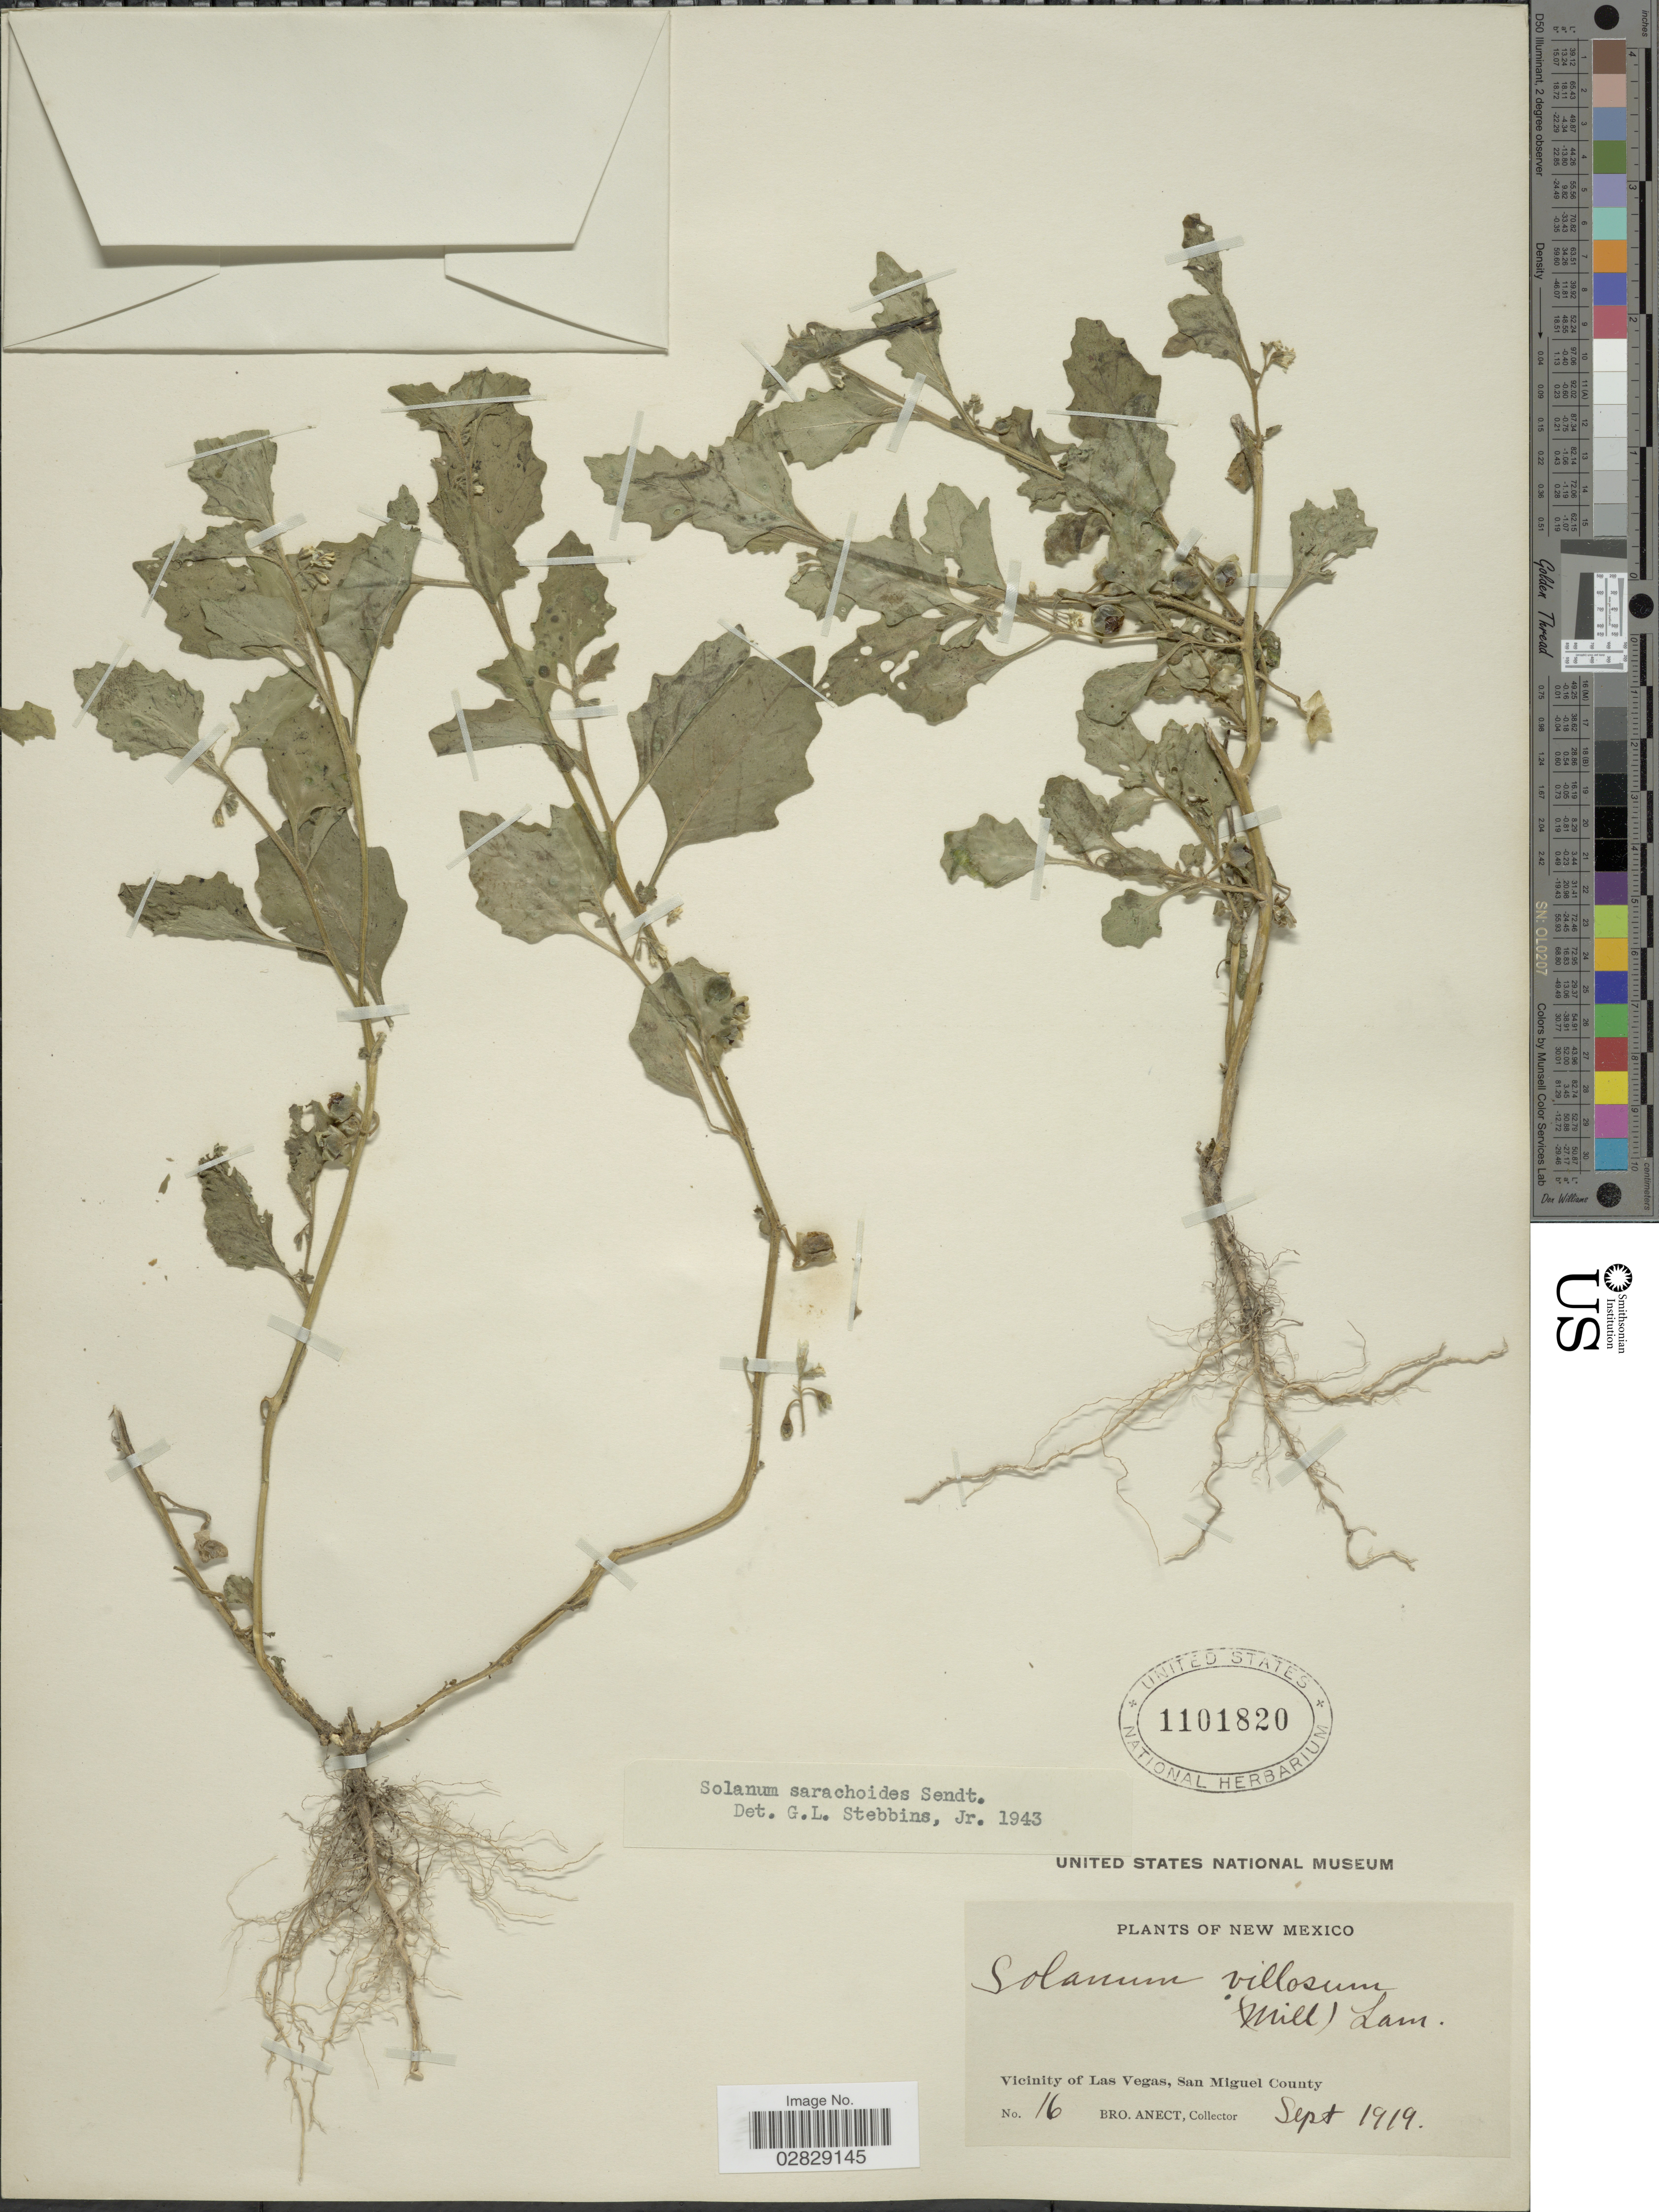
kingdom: Plantae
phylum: Tracheophyta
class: Magnoliopsida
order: Solanales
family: Solanaceae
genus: Solanum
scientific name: Solanum sarachoides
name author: Sendt.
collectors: B. Anect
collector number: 16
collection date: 1919-09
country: United States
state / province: New Mexico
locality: Vicinity of Las Vegas, San Miguel County.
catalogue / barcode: US 1101820